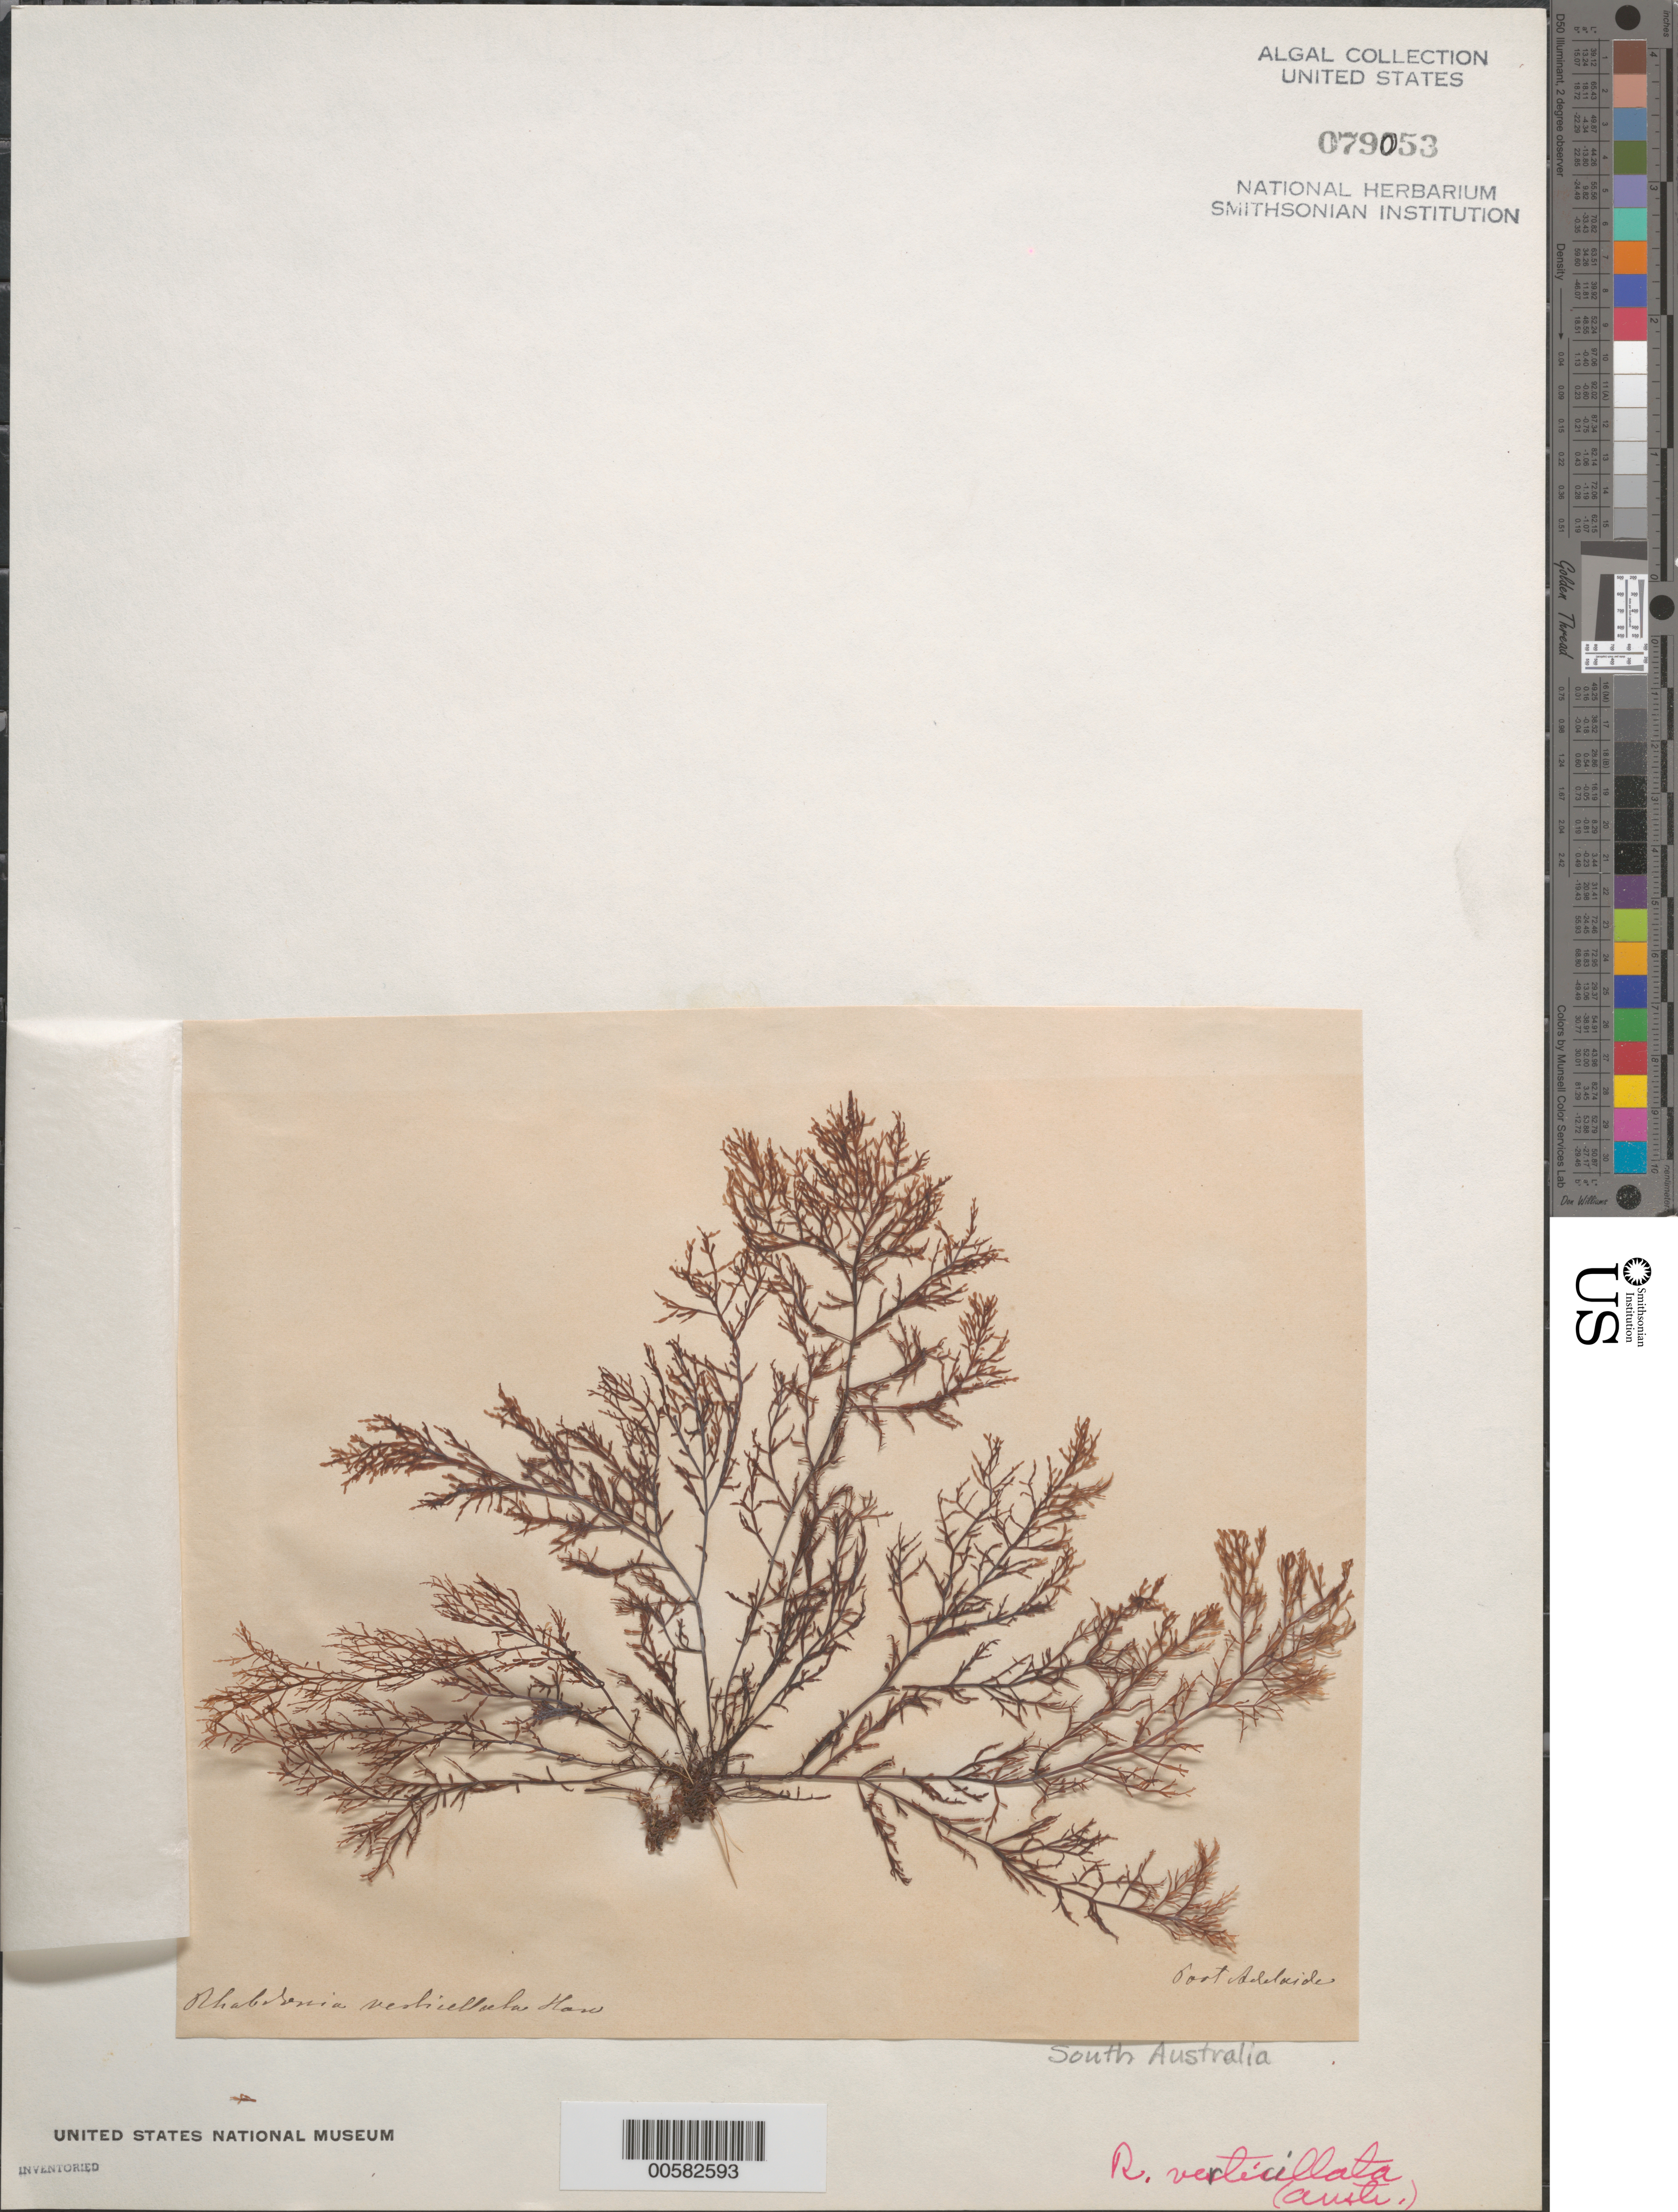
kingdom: Plantae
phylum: Rhodophyta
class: Florideophyceae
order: Gigartinales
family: Areschougiaceae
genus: Rhabdonia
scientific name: Rhabdonia verticillata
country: Australia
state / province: South Australia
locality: Port Adelaide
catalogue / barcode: US 79053